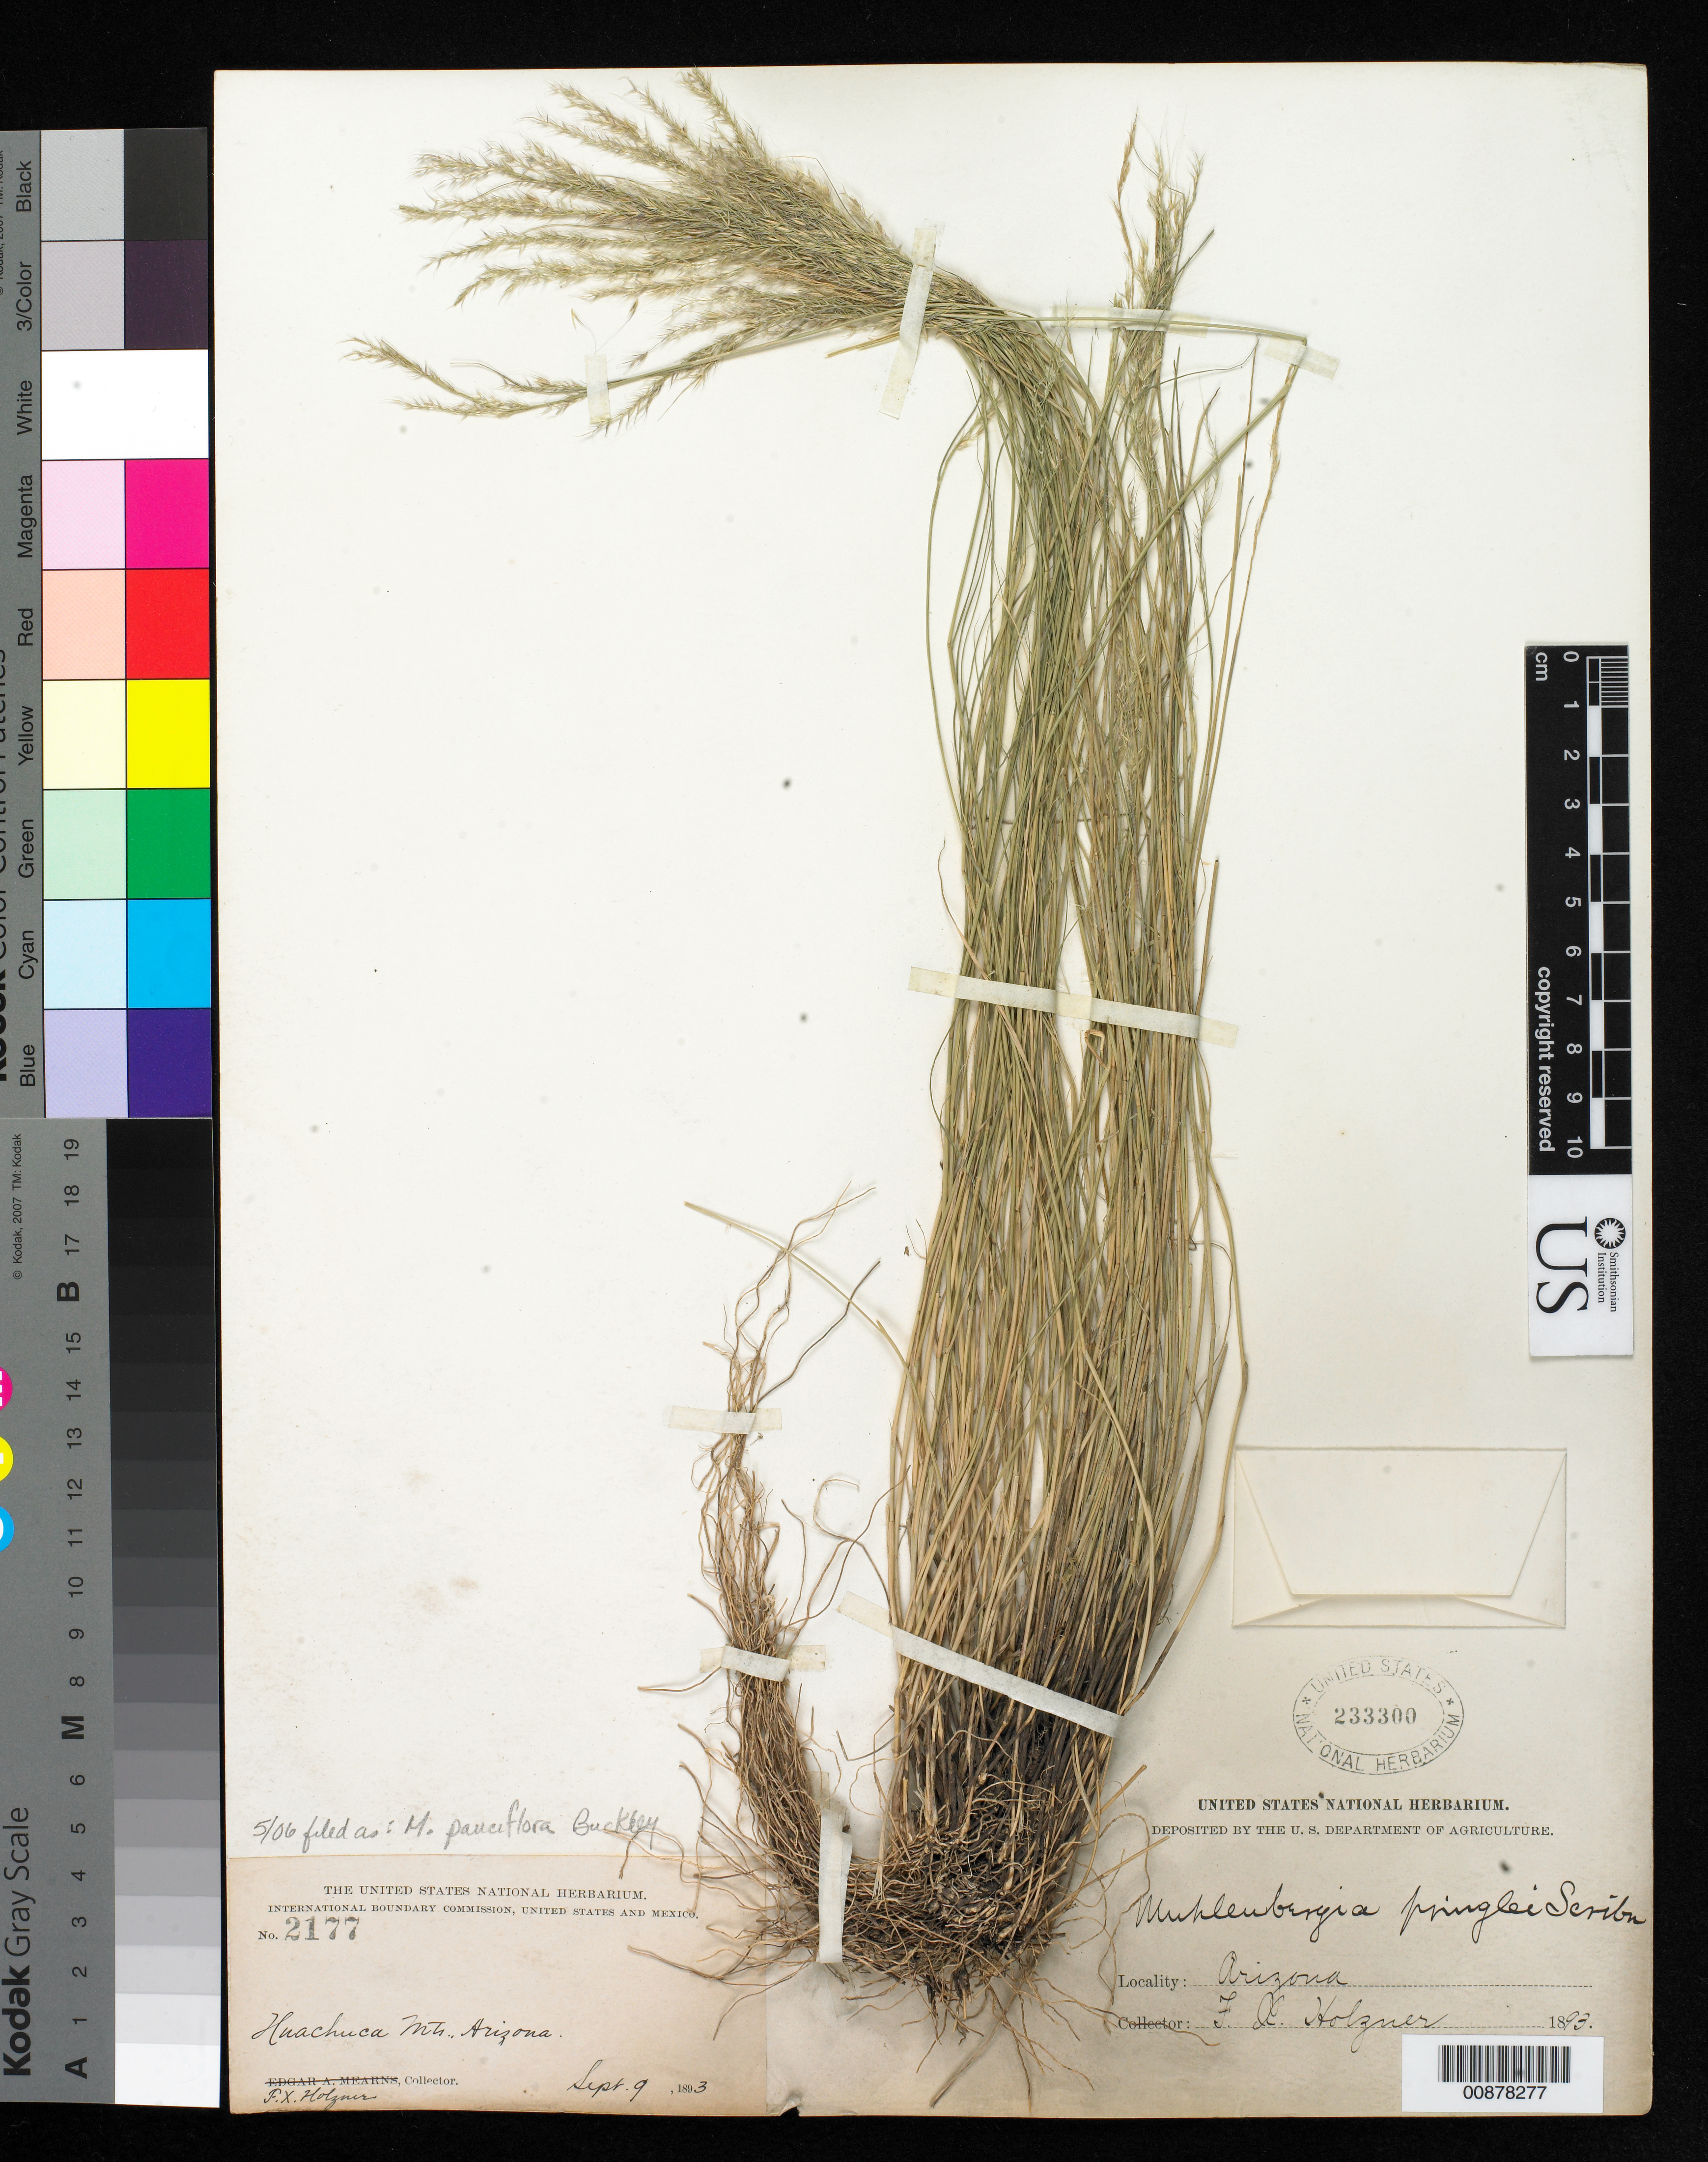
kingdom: Plantae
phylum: Tracheophyta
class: Liliopsida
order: Poales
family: Poaceae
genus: Muhlenbergia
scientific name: Muhlenbergia pauciflora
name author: Buckley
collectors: F. X. Holzner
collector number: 2177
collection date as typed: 09 Sep 1893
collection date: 1893-09-09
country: United States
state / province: Arizona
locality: Huachuca Mts.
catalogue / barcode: US 233300